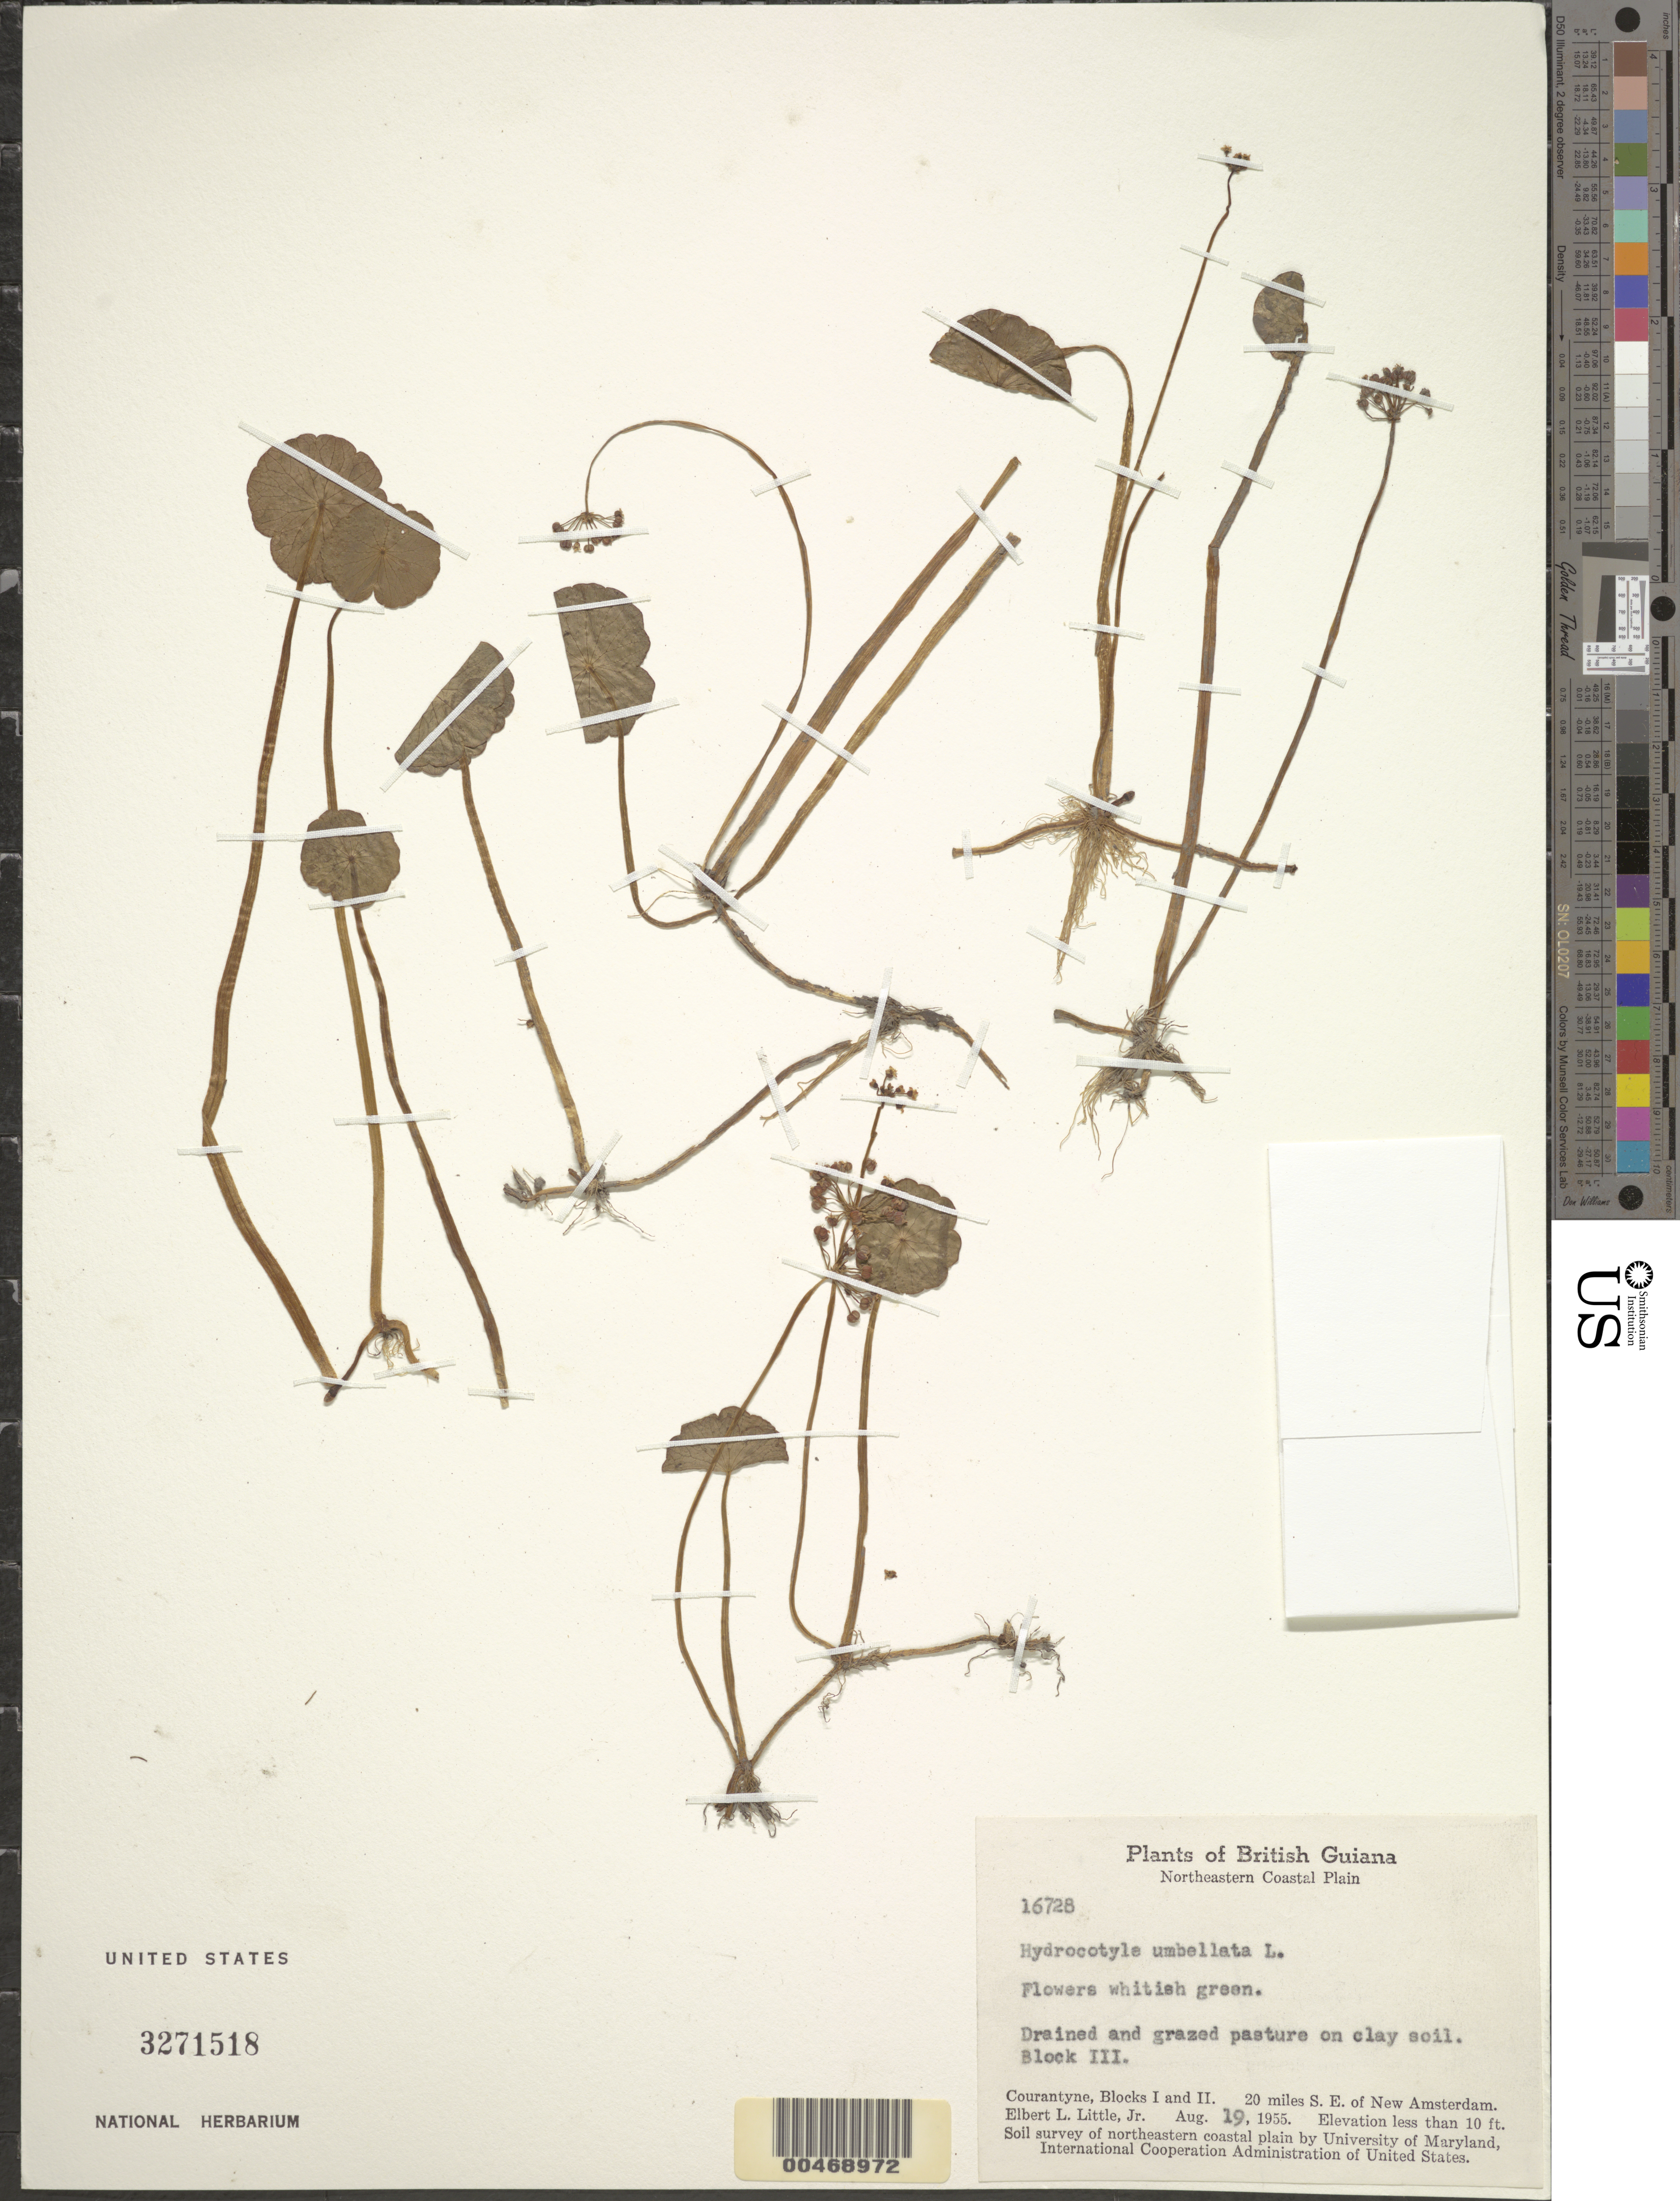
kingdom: Plantae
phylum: Tracheophyta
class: Magnoliopsida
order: Apiales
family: Araliaceae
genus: Hydrocotyle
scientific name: Hydrocotyle umbellata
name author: L.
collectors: E. L. Little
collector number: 16728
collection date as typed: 19-Aug-55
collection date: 1955-08-19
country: Guyana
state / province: E. Berbice-Corentyne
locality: Courantyne, Blocks III. 20 mi. SE of New Amsterdam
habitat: Drained and grazed pasture on clay soil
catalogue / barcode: US 3271518